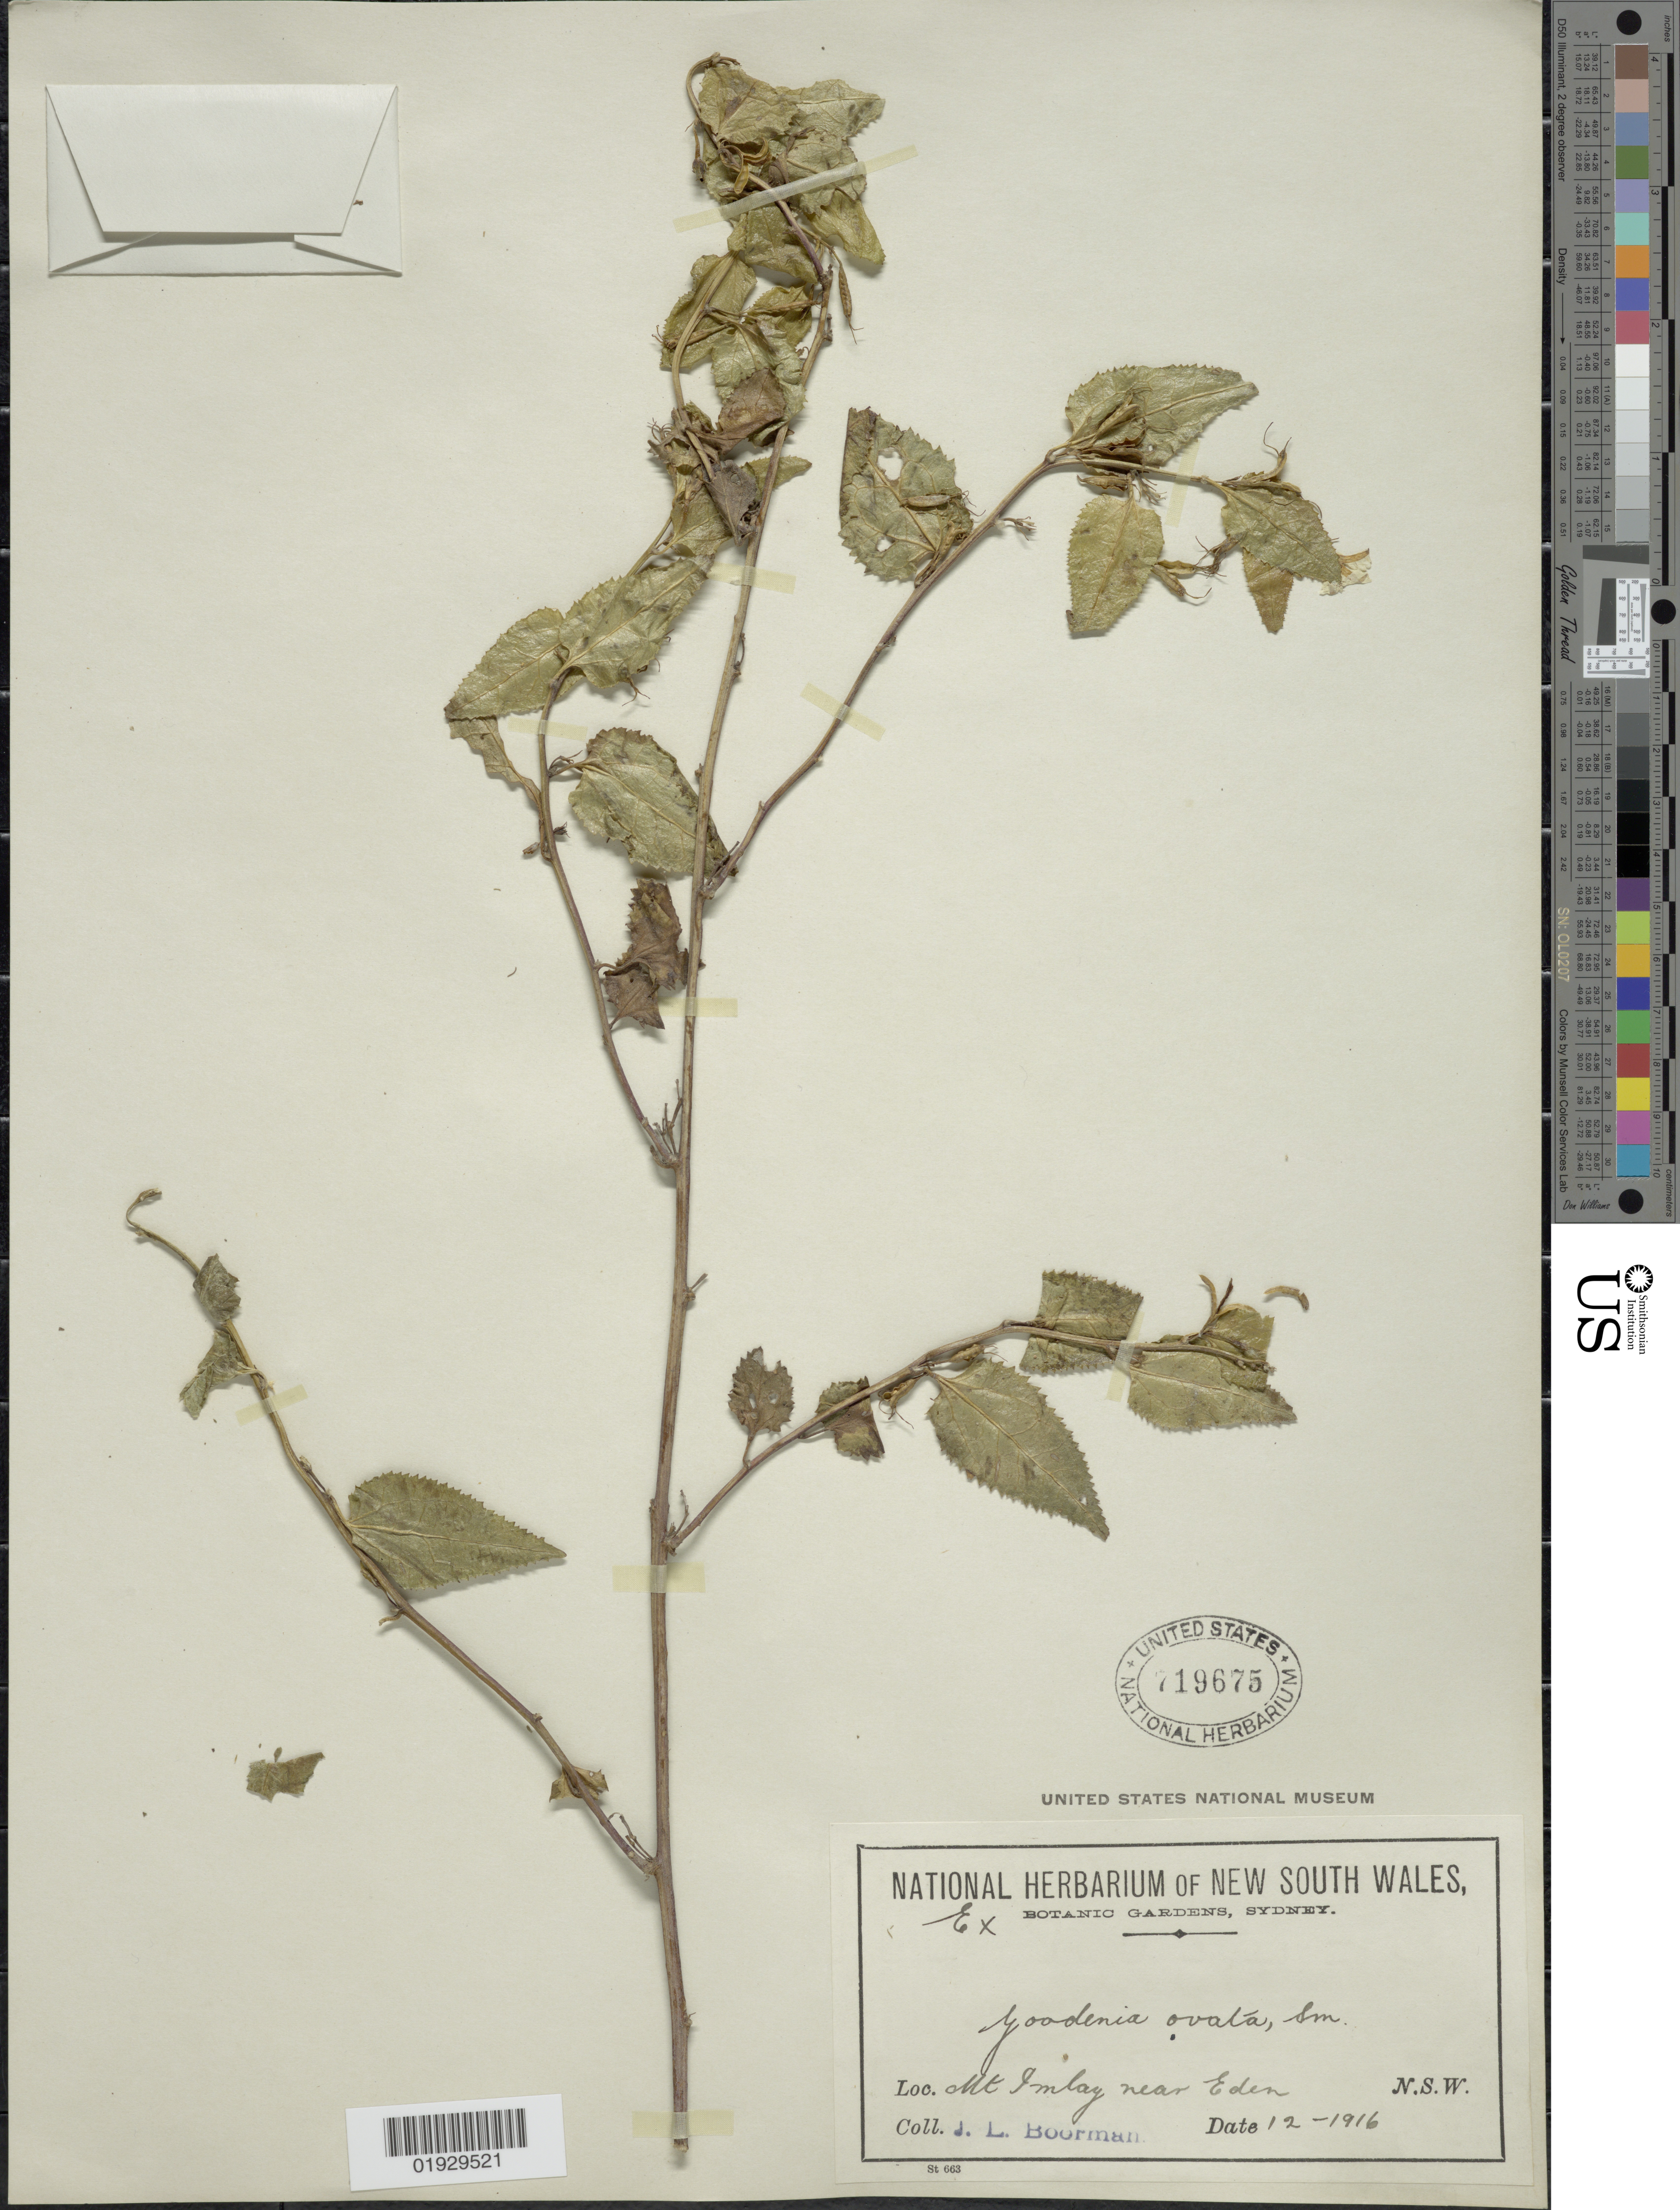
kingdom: Plantae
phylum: Tracheophyta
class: Magnoliopsida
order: Asterales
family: Goodeniaceae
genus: Goodenia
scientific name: Goodenia ovata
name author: Sm.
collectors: J. Boorman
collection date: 1916-12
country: Australia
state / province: New South Wales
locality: Mt. Imlay near Eden.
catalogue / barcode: US 719675